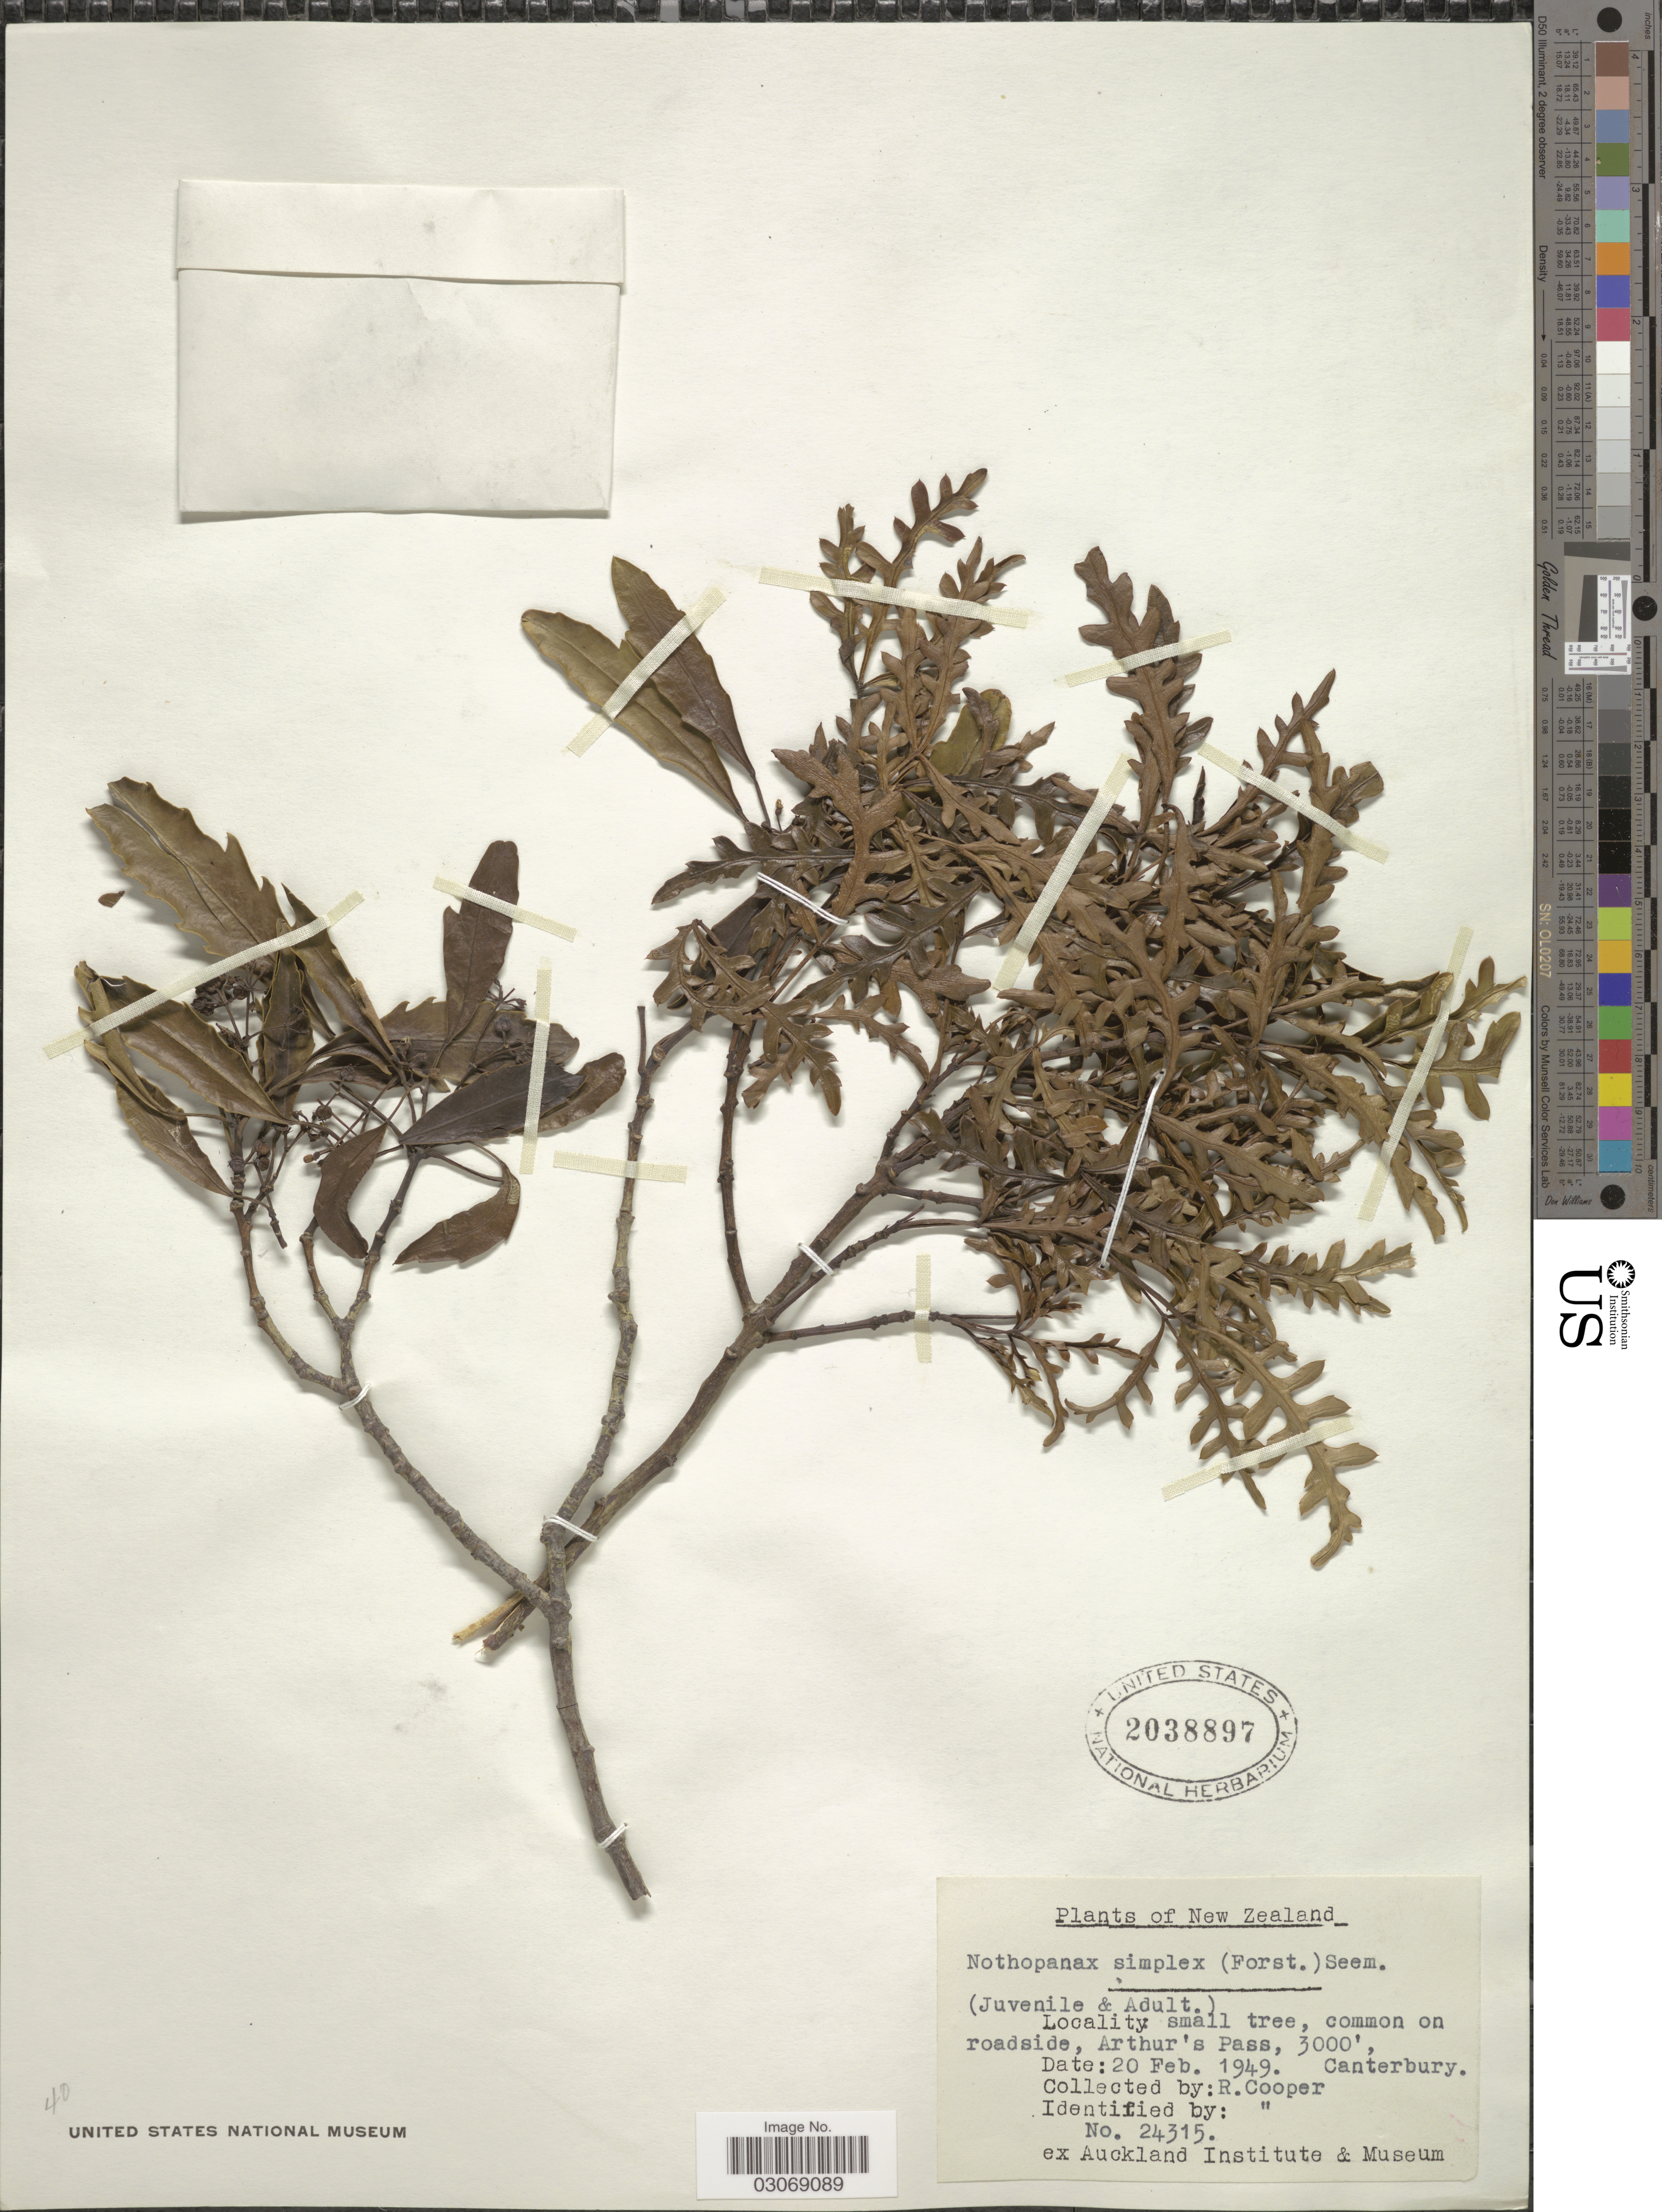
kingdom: Plantae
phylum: Tracheophyta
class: Magnoliopsida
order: Apiales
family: Araliaceae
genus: Nothopanax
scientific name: Nothopanax simplex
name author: (G. Forst.) Seem.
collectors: R. Cooper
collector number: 24315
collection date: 1949-02-20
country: New Zealand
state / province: Canterbury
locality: Roadside, Arthur's Pass.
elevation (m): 914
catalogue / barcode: US 2038897